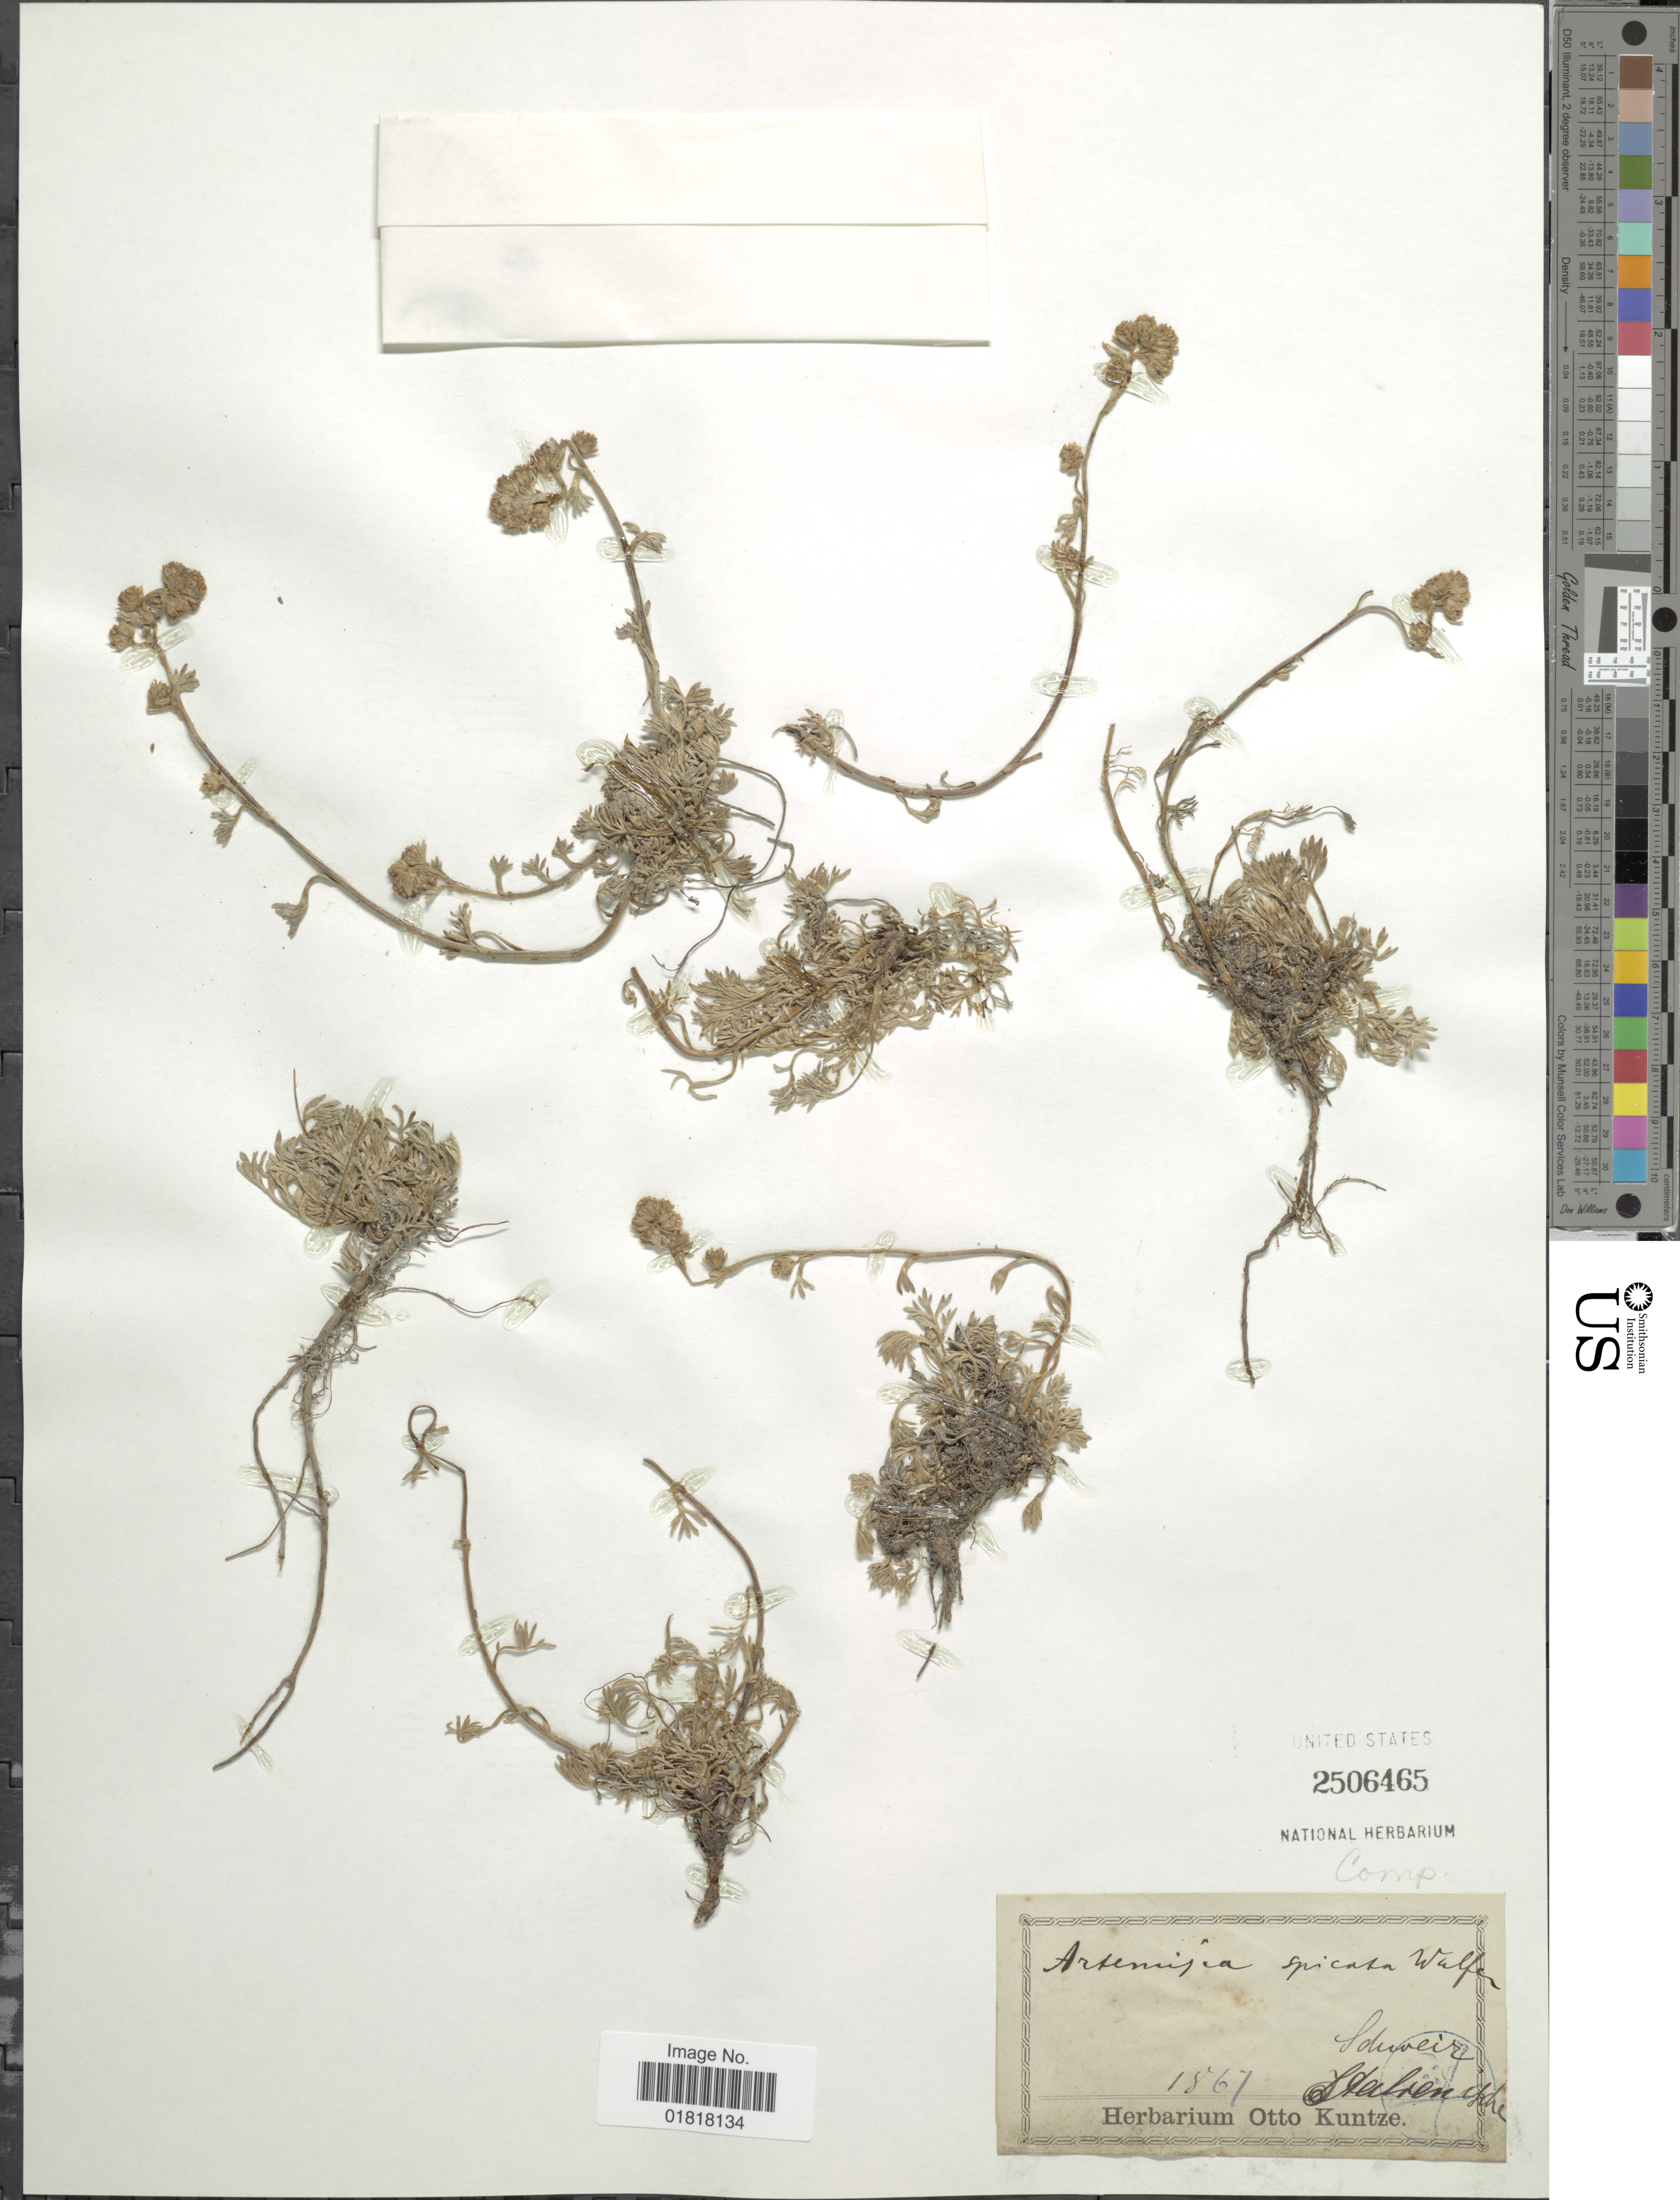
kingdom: Plantae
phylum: Tracheophyta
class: Magnoliopsida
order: Asterales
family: Asteraceae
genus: Artemisia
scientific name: Artemisia spicata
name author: (Baumg.) Wulfen ex Jacq.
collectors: ex herb. Otto Kuntze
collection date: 1867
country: Italy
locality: Sdweir, Italien Yhe [interpreted]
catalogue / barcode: US 2506465